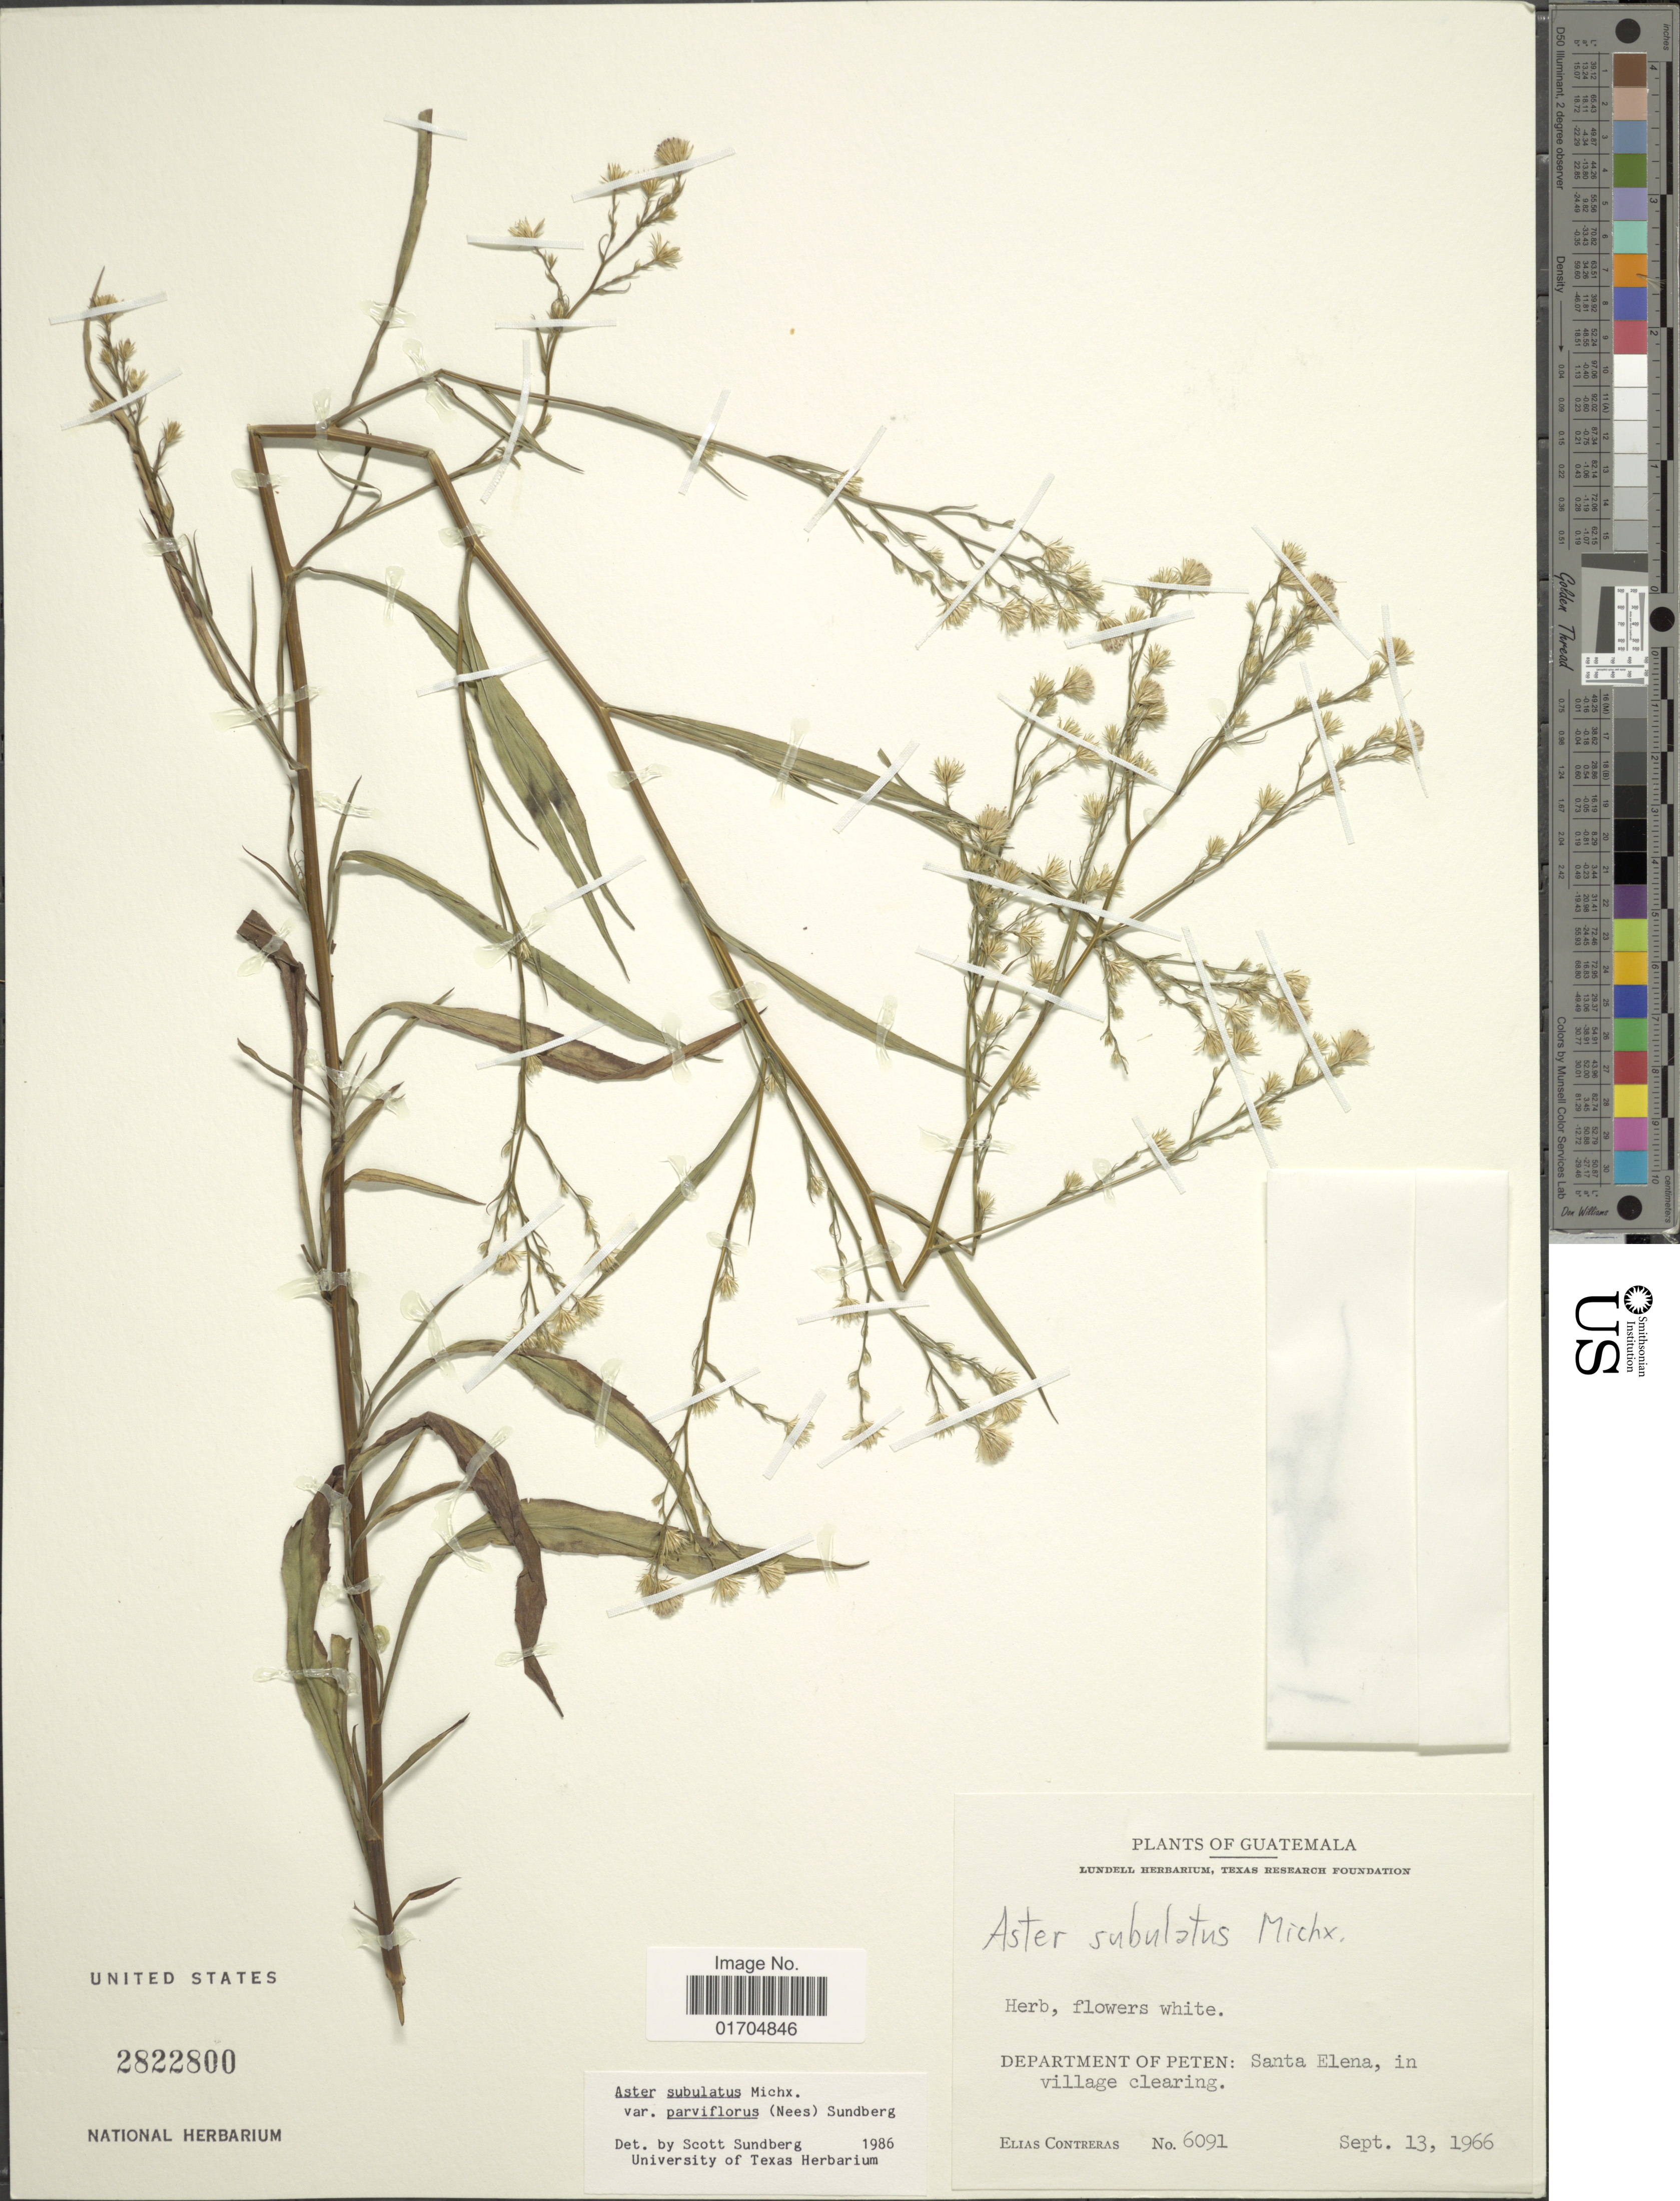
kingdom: Plantae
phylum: Tracheophyta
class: Magnoliopsida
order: Asterales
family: Asteraceae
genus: Symphyotrichum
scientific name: Symphyotrichum subulatum var. parviflorum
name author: (Nees) S.D. Sundb.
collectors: E. Conteras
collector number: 6091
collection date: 1966-09-13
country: Guatemala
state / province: El Petén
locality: Santa Elena, in village clearing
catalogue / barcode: US 2822800